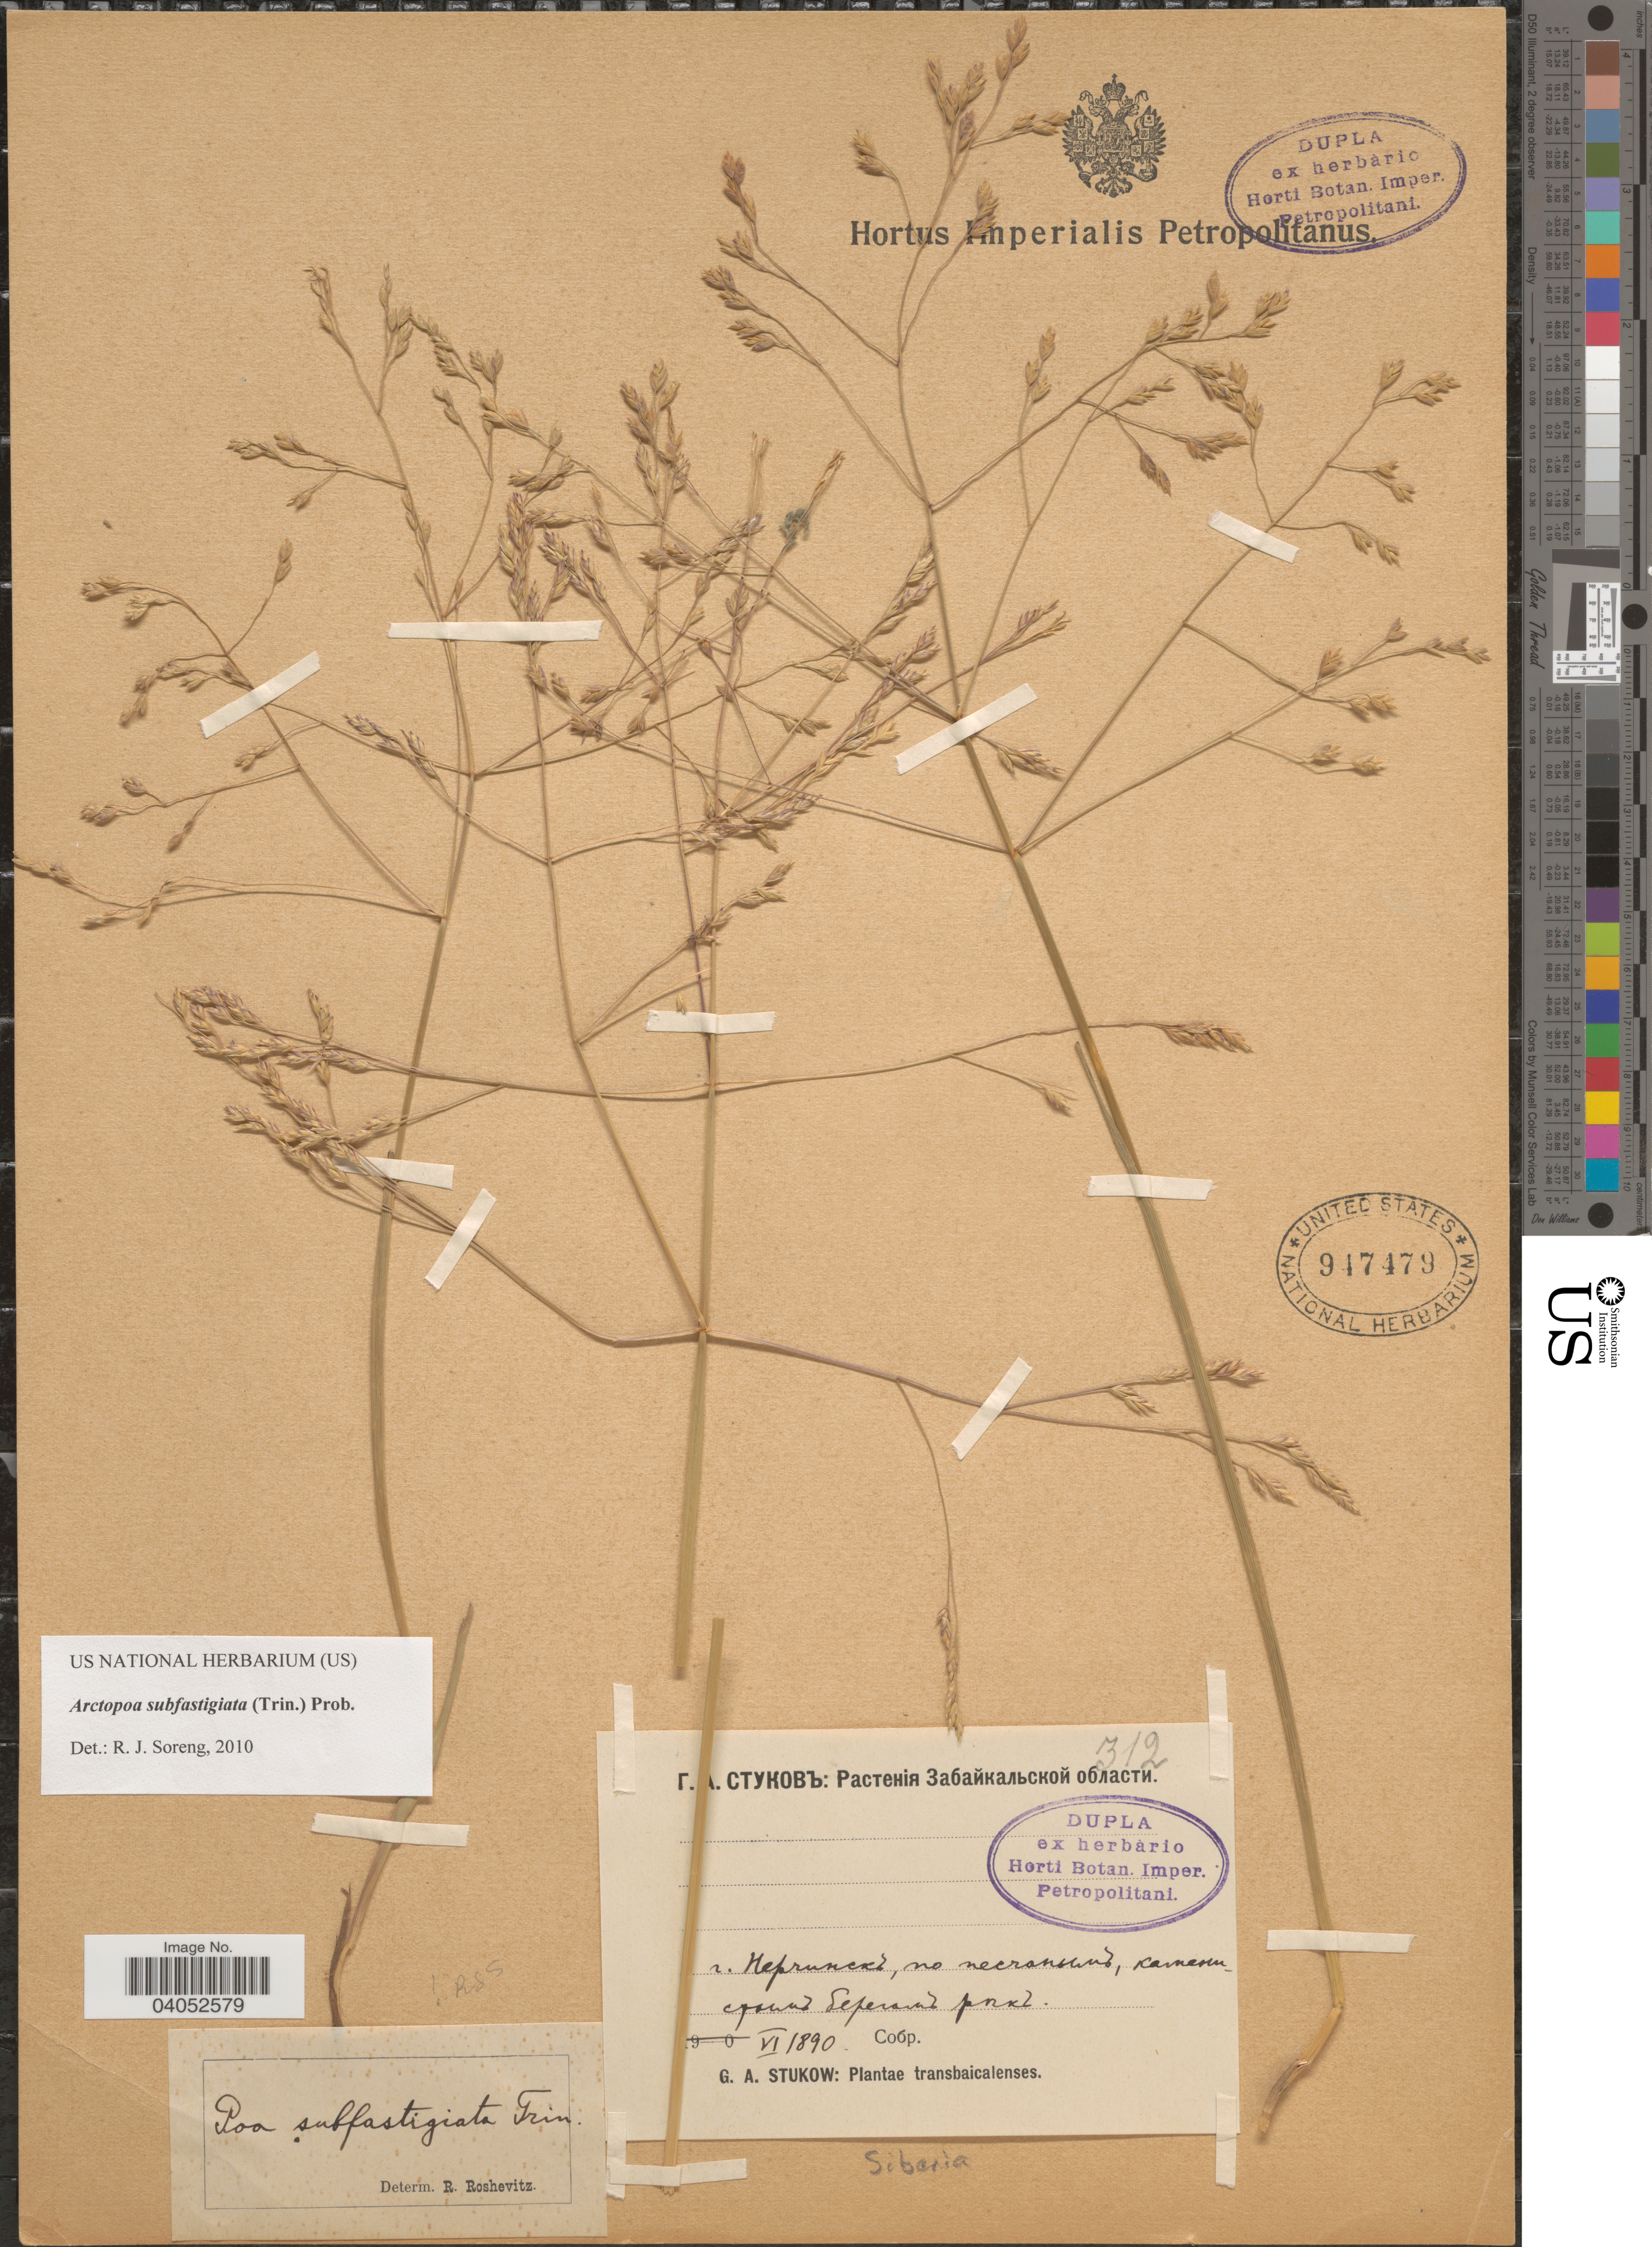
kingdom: Plantae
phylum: Tracheophyta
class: Liliopsida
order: Poales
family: Poaceae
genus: Arctopoa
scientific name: Arctopoa subfastigiata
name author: (Trin.) Prob.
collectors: G. Stukow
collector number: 312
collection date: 1890-06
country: Russian Federation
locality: Transbaicalenses. Siberia.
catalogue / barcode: US 947479